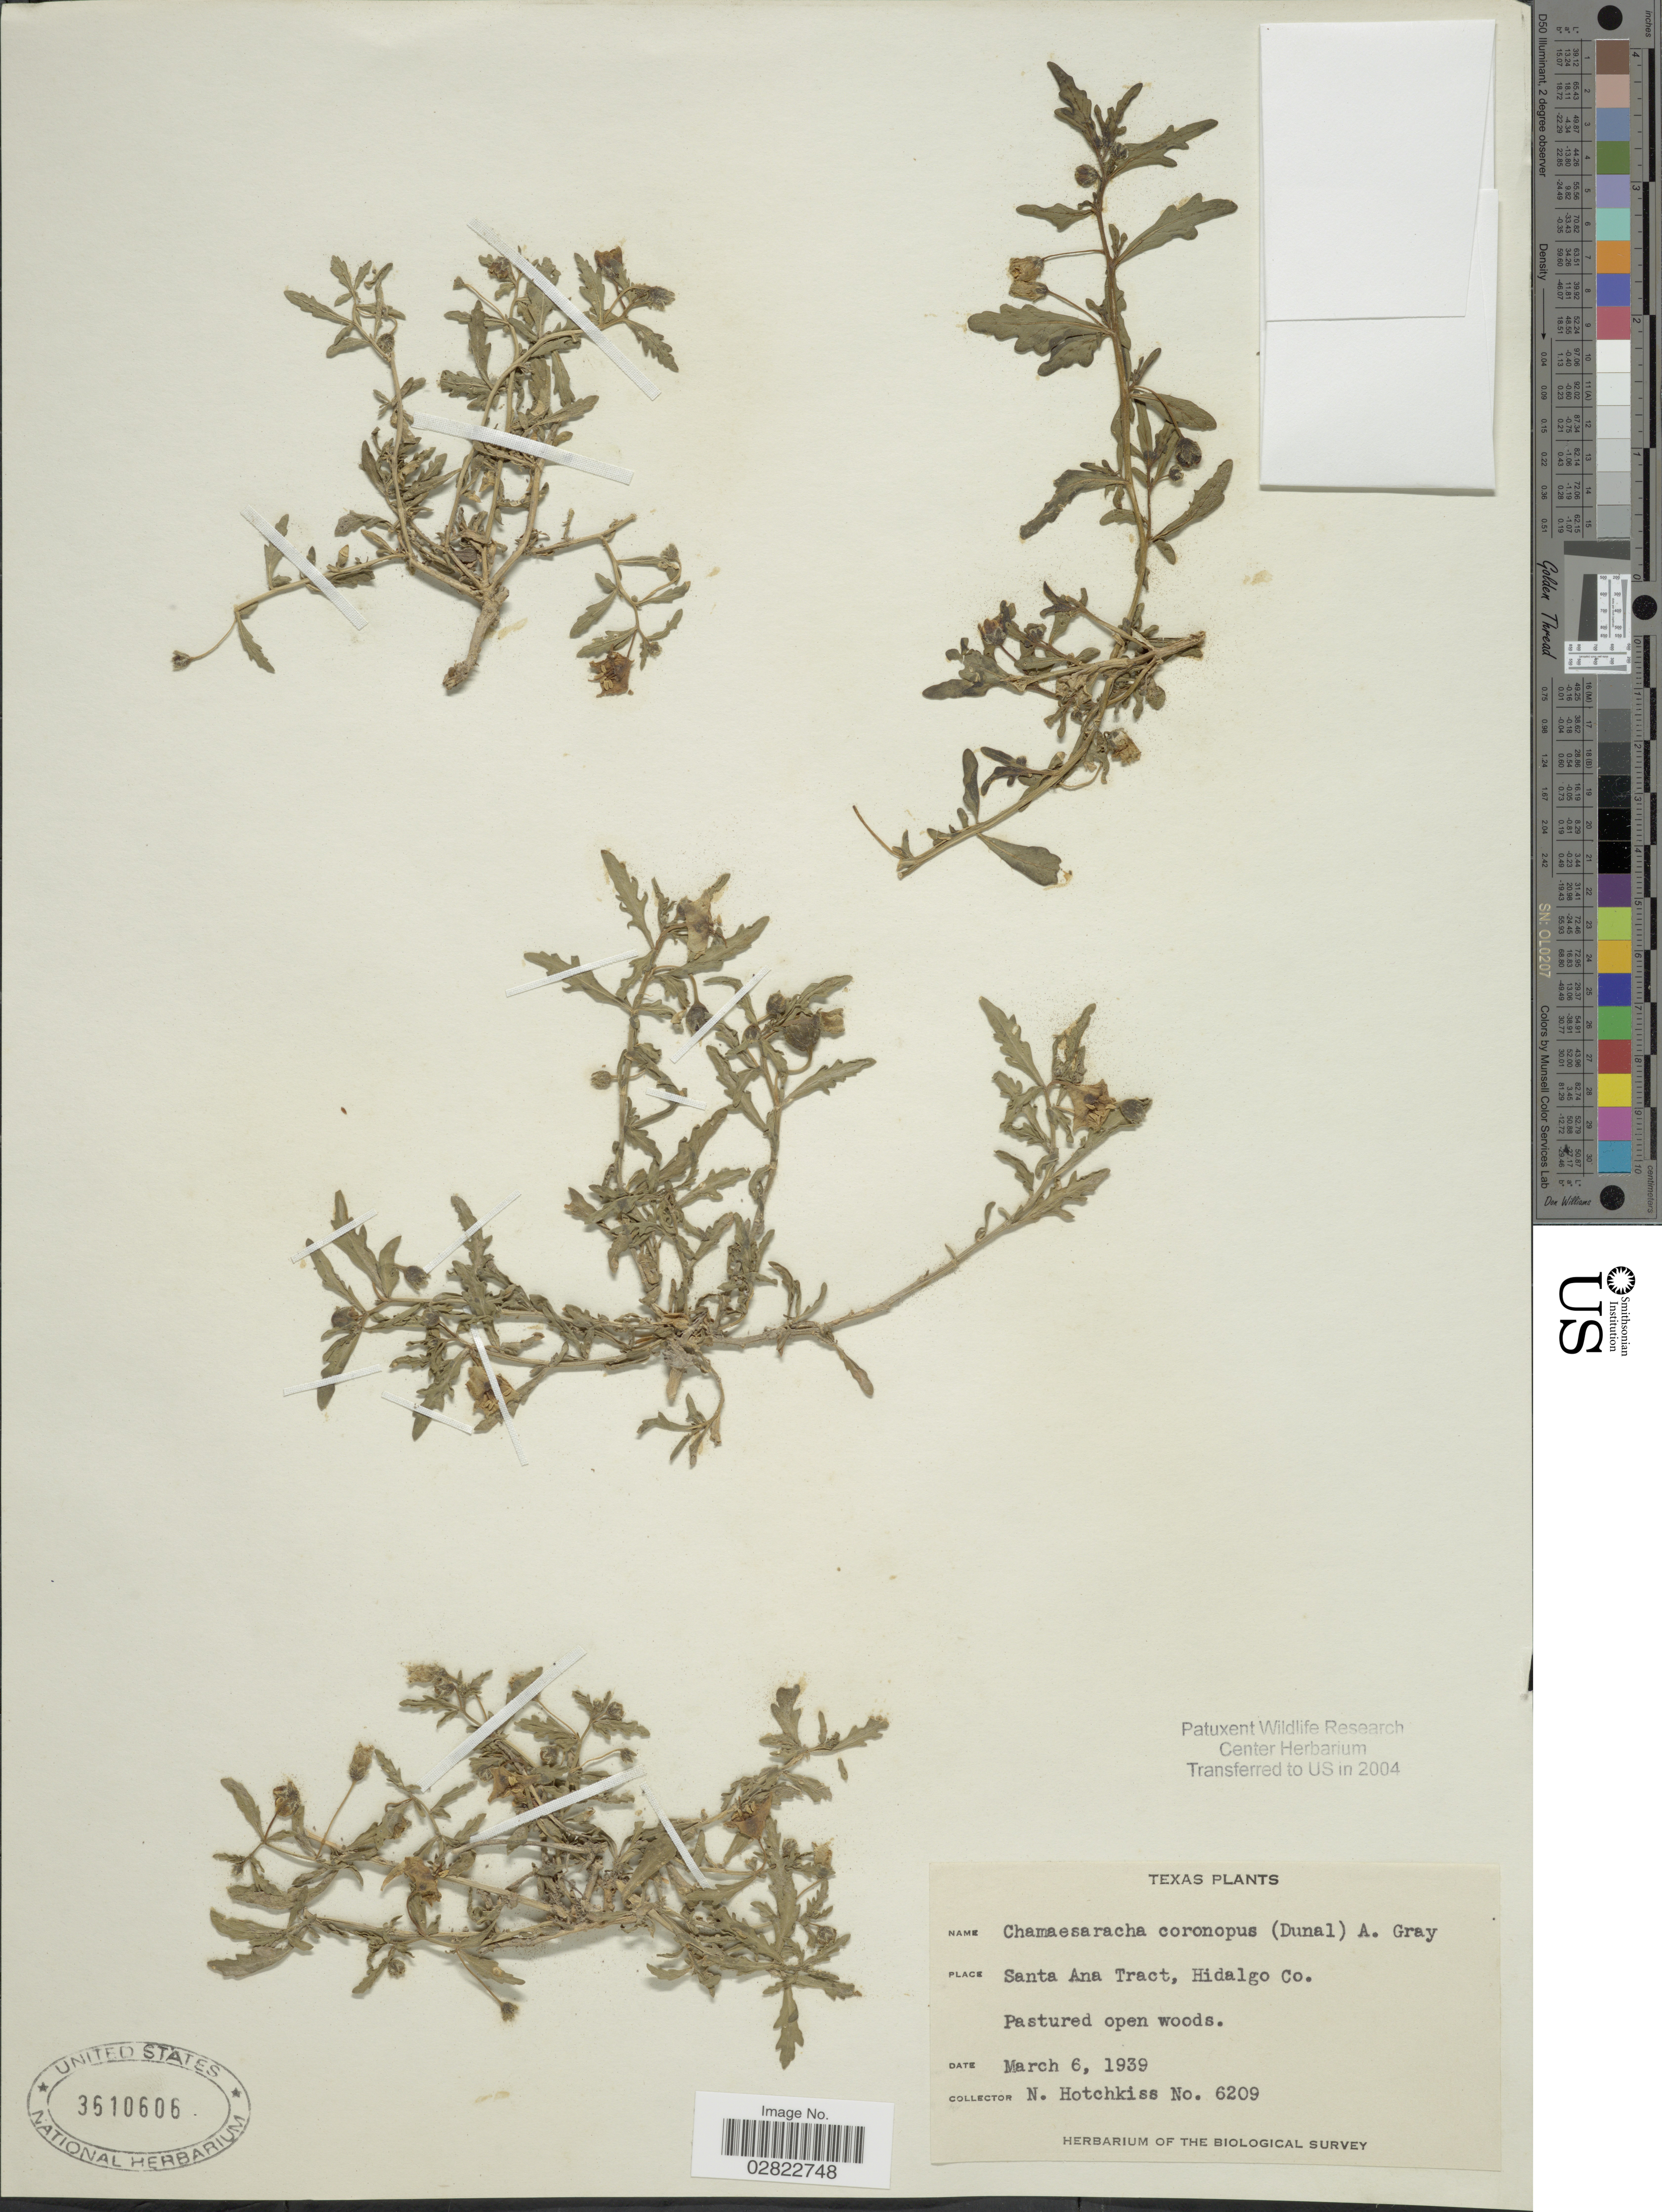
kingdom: Plantae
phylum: Tracheophyta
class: Magnoliopsida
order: Solanales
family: Solanaceae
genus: Chamaesaracha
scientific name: Chamaesaracha coronopus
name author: (Dunal) A. Gray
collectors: N. Hotchkiss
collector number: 6209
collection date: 1939-03-06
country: United States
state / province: Texas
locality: Santa Ana Tract, Hidalgo Co.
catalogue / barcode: US 3610606